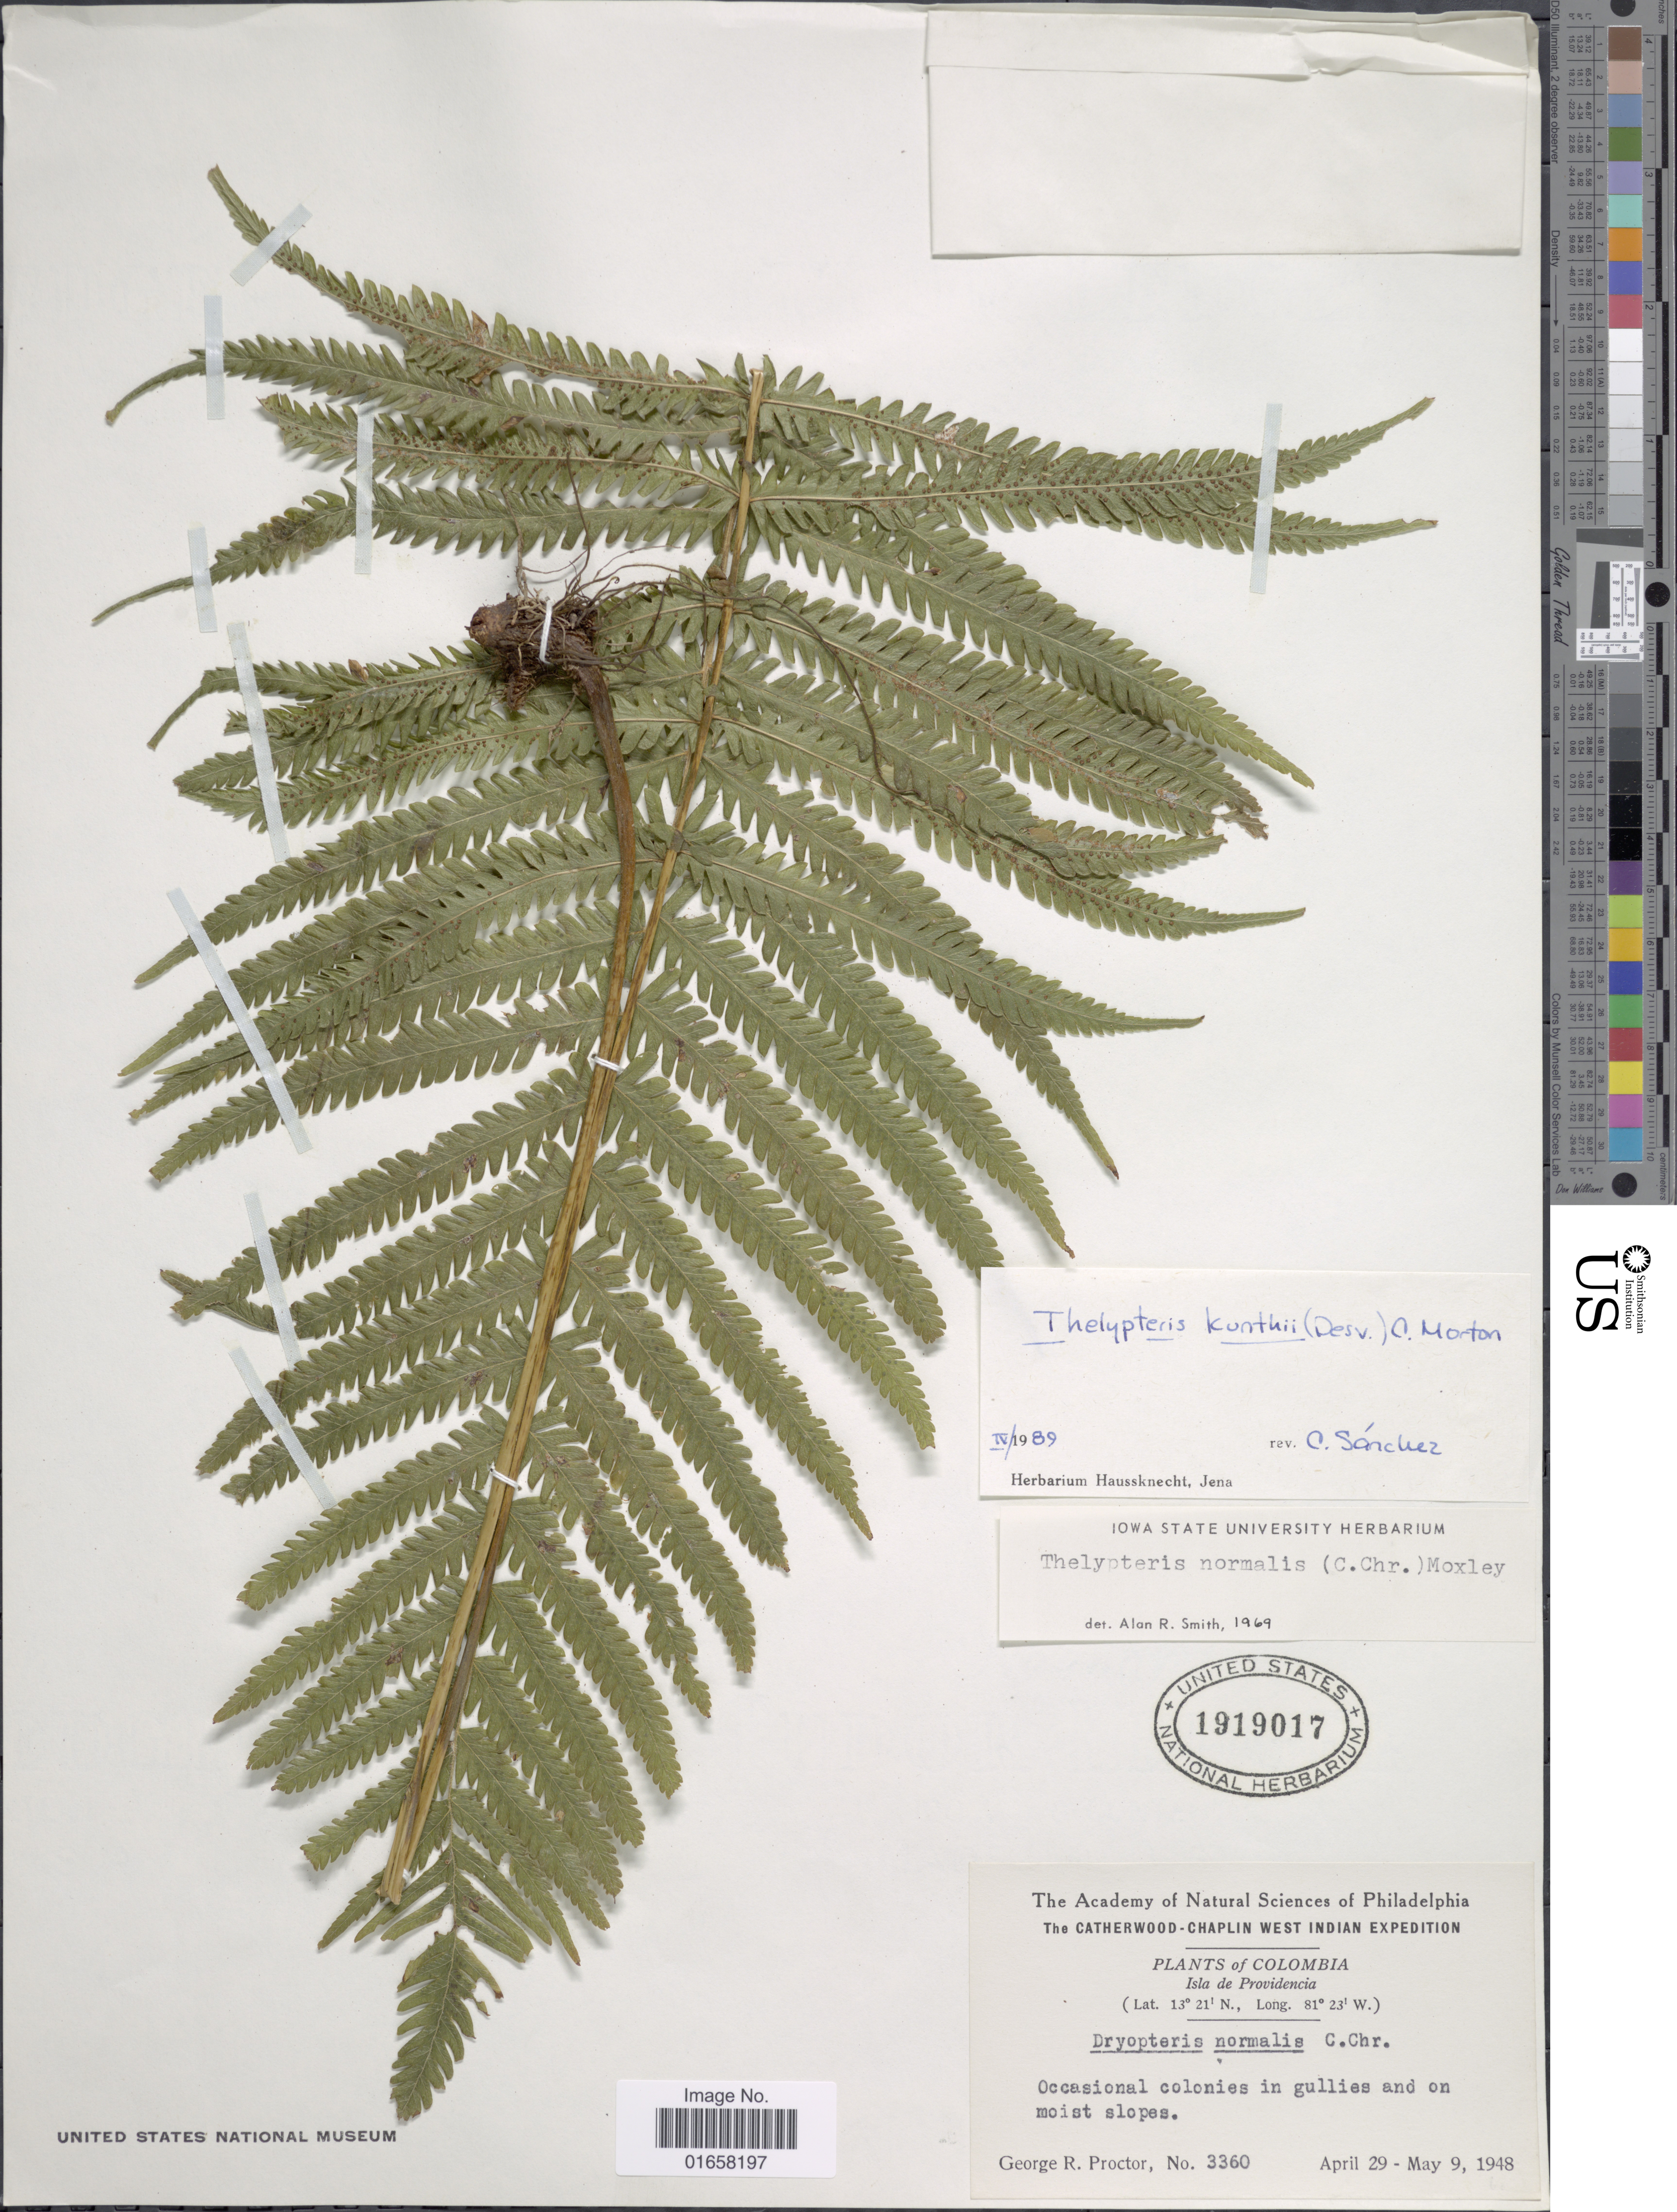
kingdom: Plantae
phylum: Tracheophyta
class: Polypodiopsida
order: Polypodiales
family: Thelypteridaceae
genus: Christella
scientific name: Christella kunthii comb. ined.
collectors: G. R. Proctor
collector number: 3360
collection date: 1948-04-29/1948-05-09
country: Colombia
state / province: San Andres y Providencia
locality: Isla de Providencia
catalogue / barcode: US 1919017